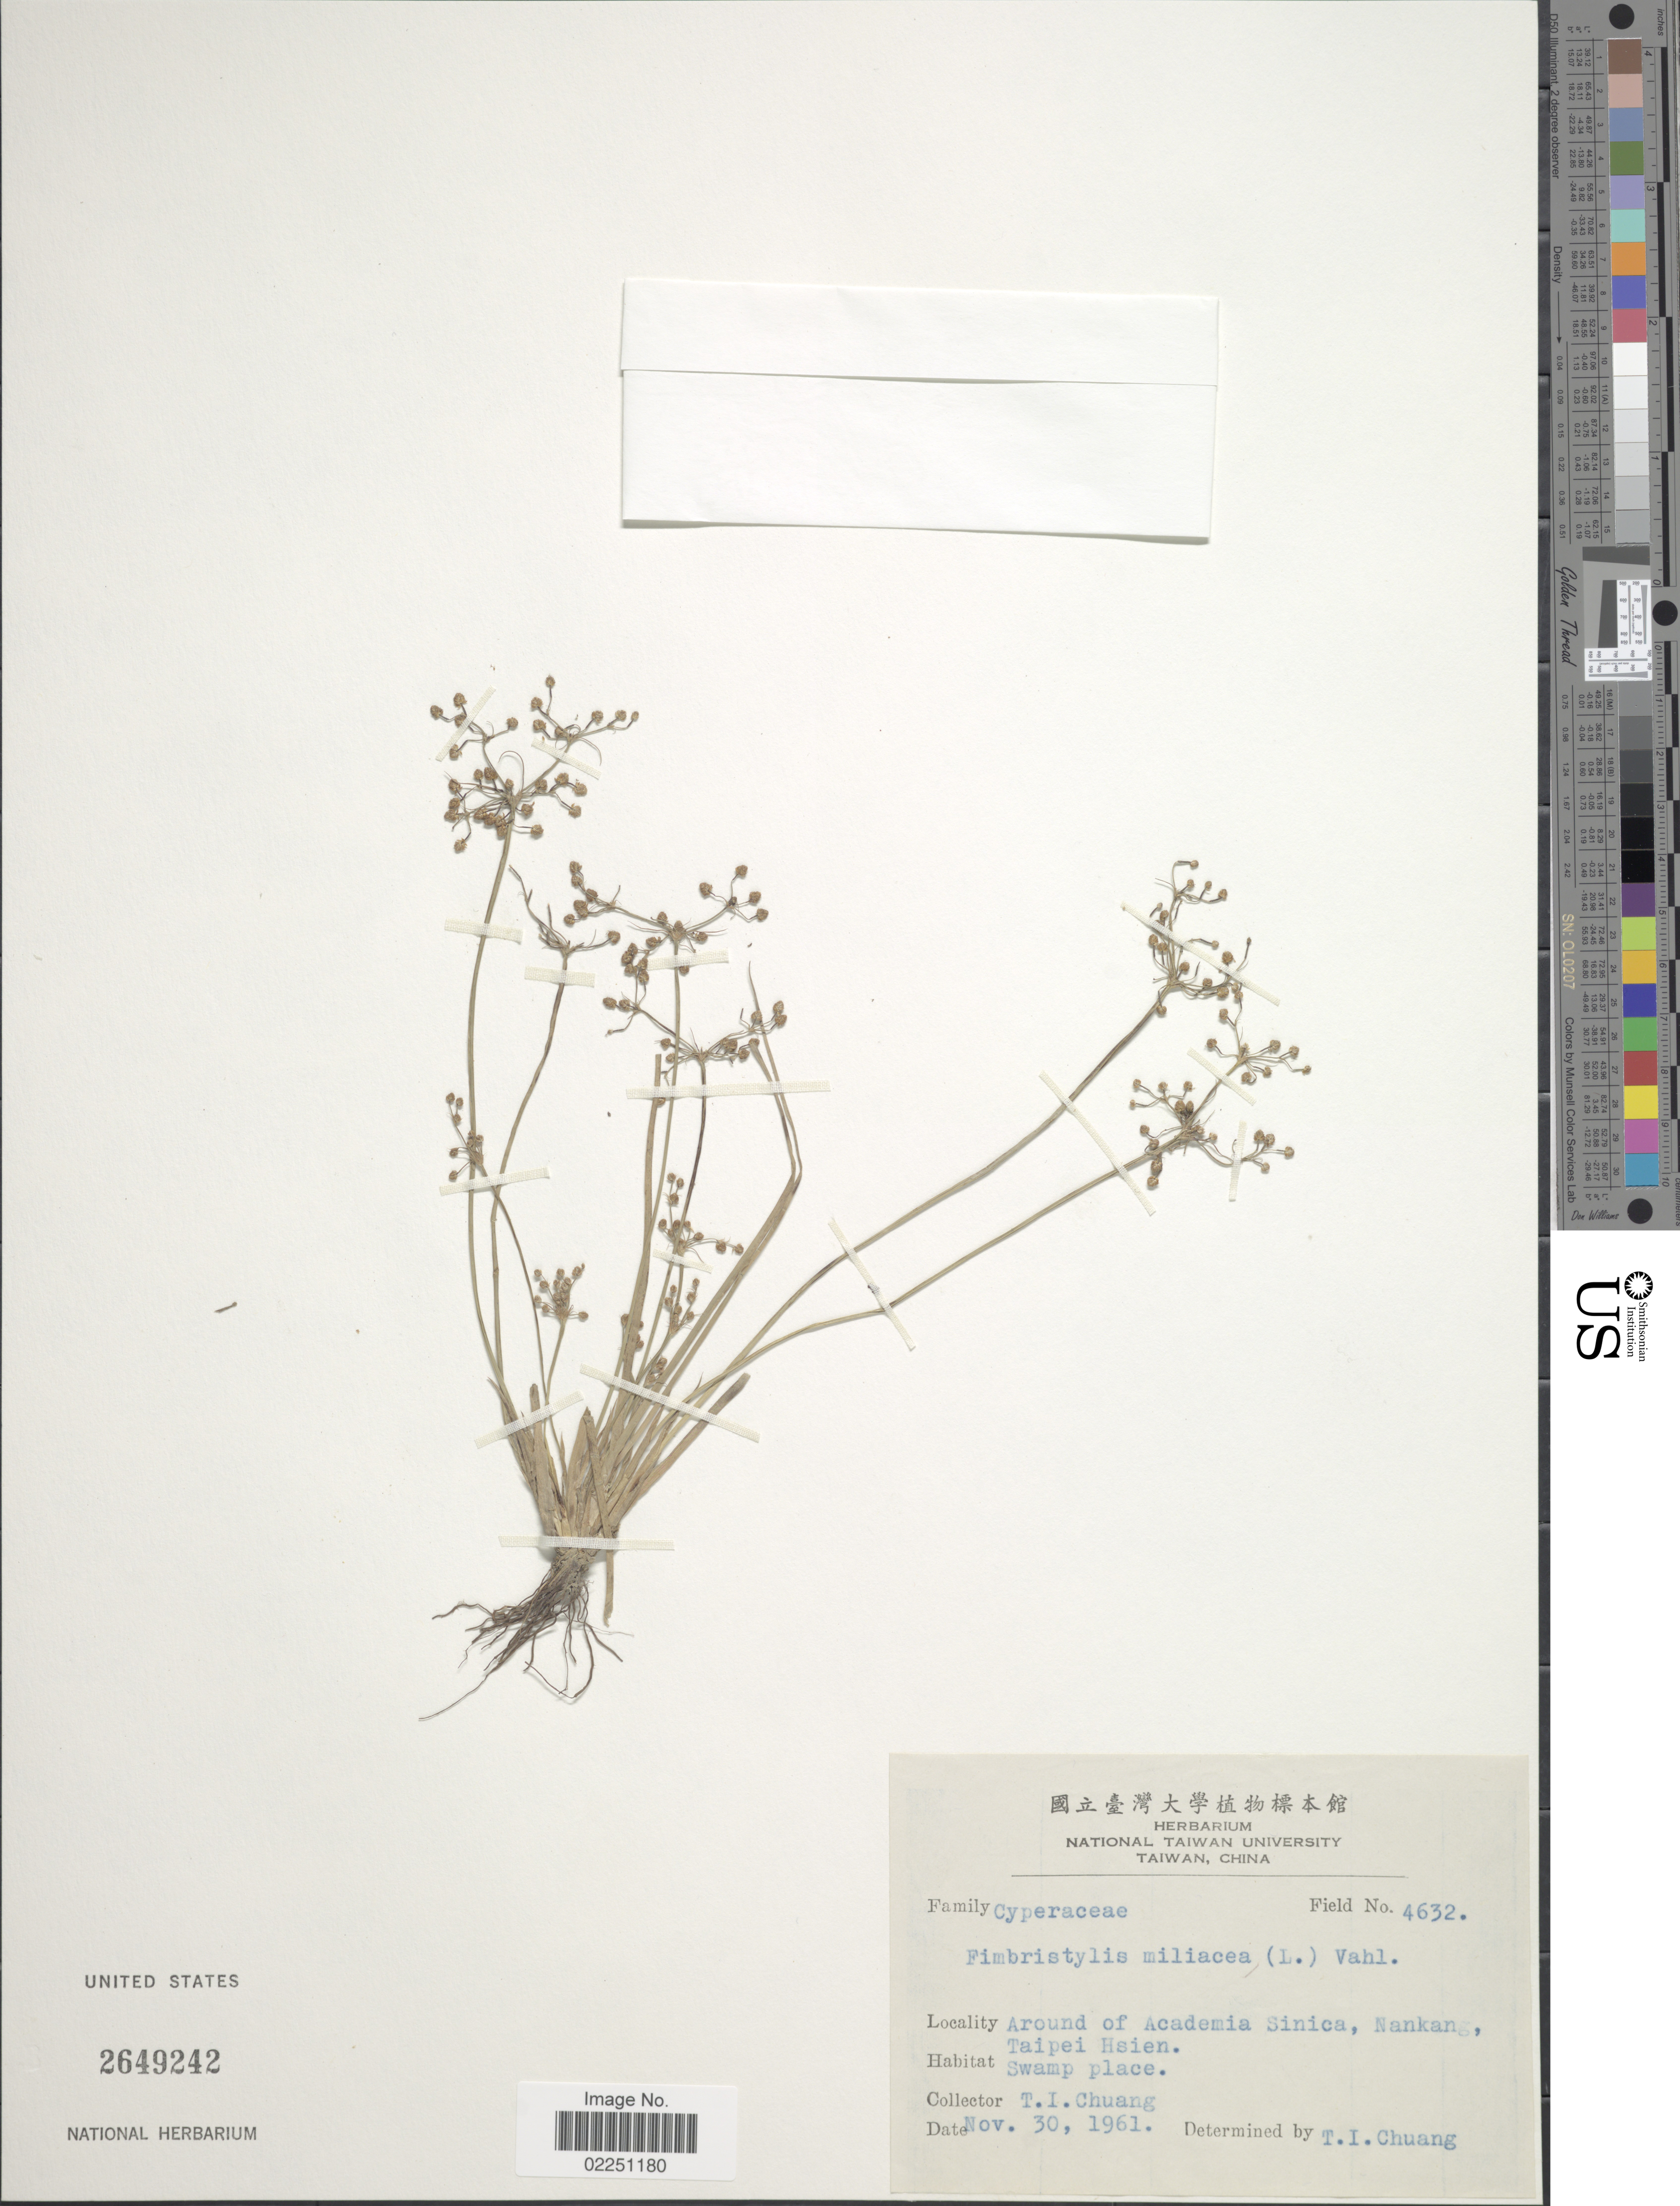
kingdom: Plantae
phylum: Tracheophyta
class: Liliopsida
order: Poales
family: Cyperaceae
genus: Fimbristylis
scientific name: Fimbristylis littoralis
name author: Gaudich.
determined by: Strong, M. T., (US), Smithsonian Institution - National Museum of Natural History (UNITED STATES)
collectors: T. Chuang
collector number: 4632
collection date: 1961-11-30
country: Taiwan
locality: Around of Academia Sinica, nankang, Taipei Hsien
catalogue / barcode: US 2649242